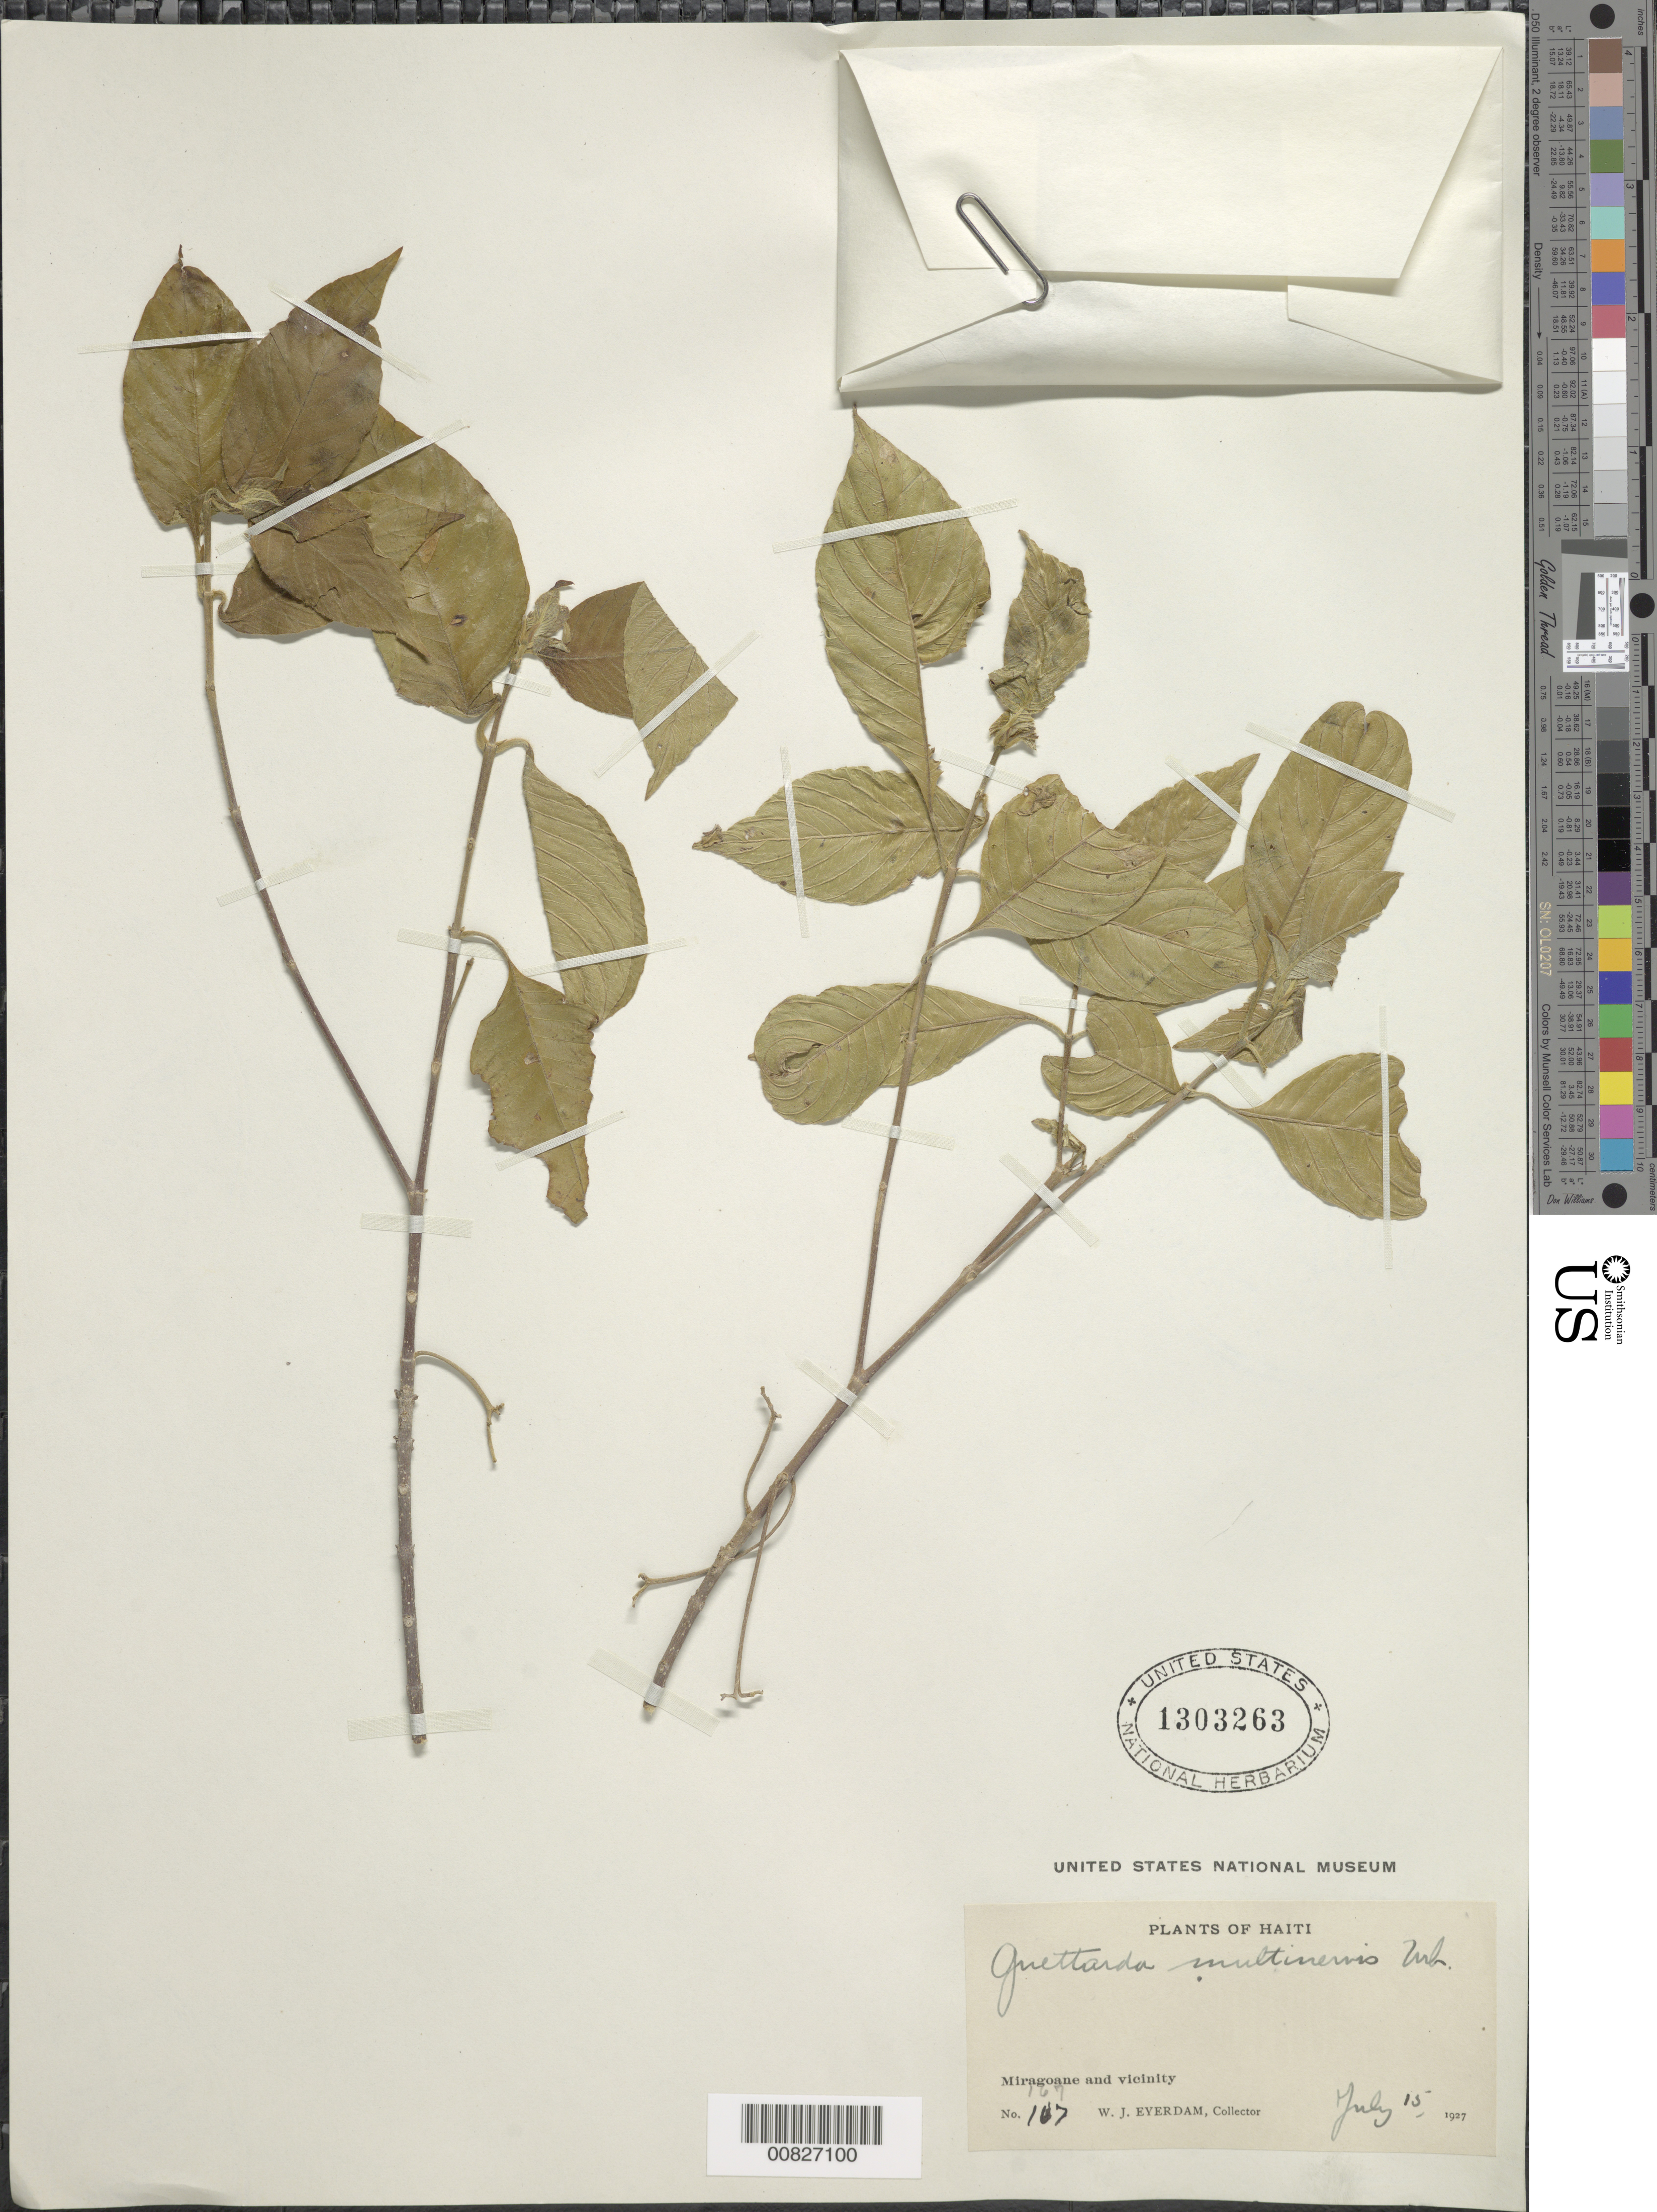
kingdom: Plantae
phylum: Tracheophyta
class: Magnoliopsida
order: Gentianales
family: Rubiaceae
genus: Guettarda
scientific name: Guettarda multinervis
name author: Urb.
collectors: W. J. Eyerdam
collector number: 167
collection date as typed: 15 Jul 1927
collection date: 1927-07-15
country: Haiti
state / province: Grand'Anse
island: Hispaniola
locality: Miragoane and vicinity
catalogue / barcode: US 1303263